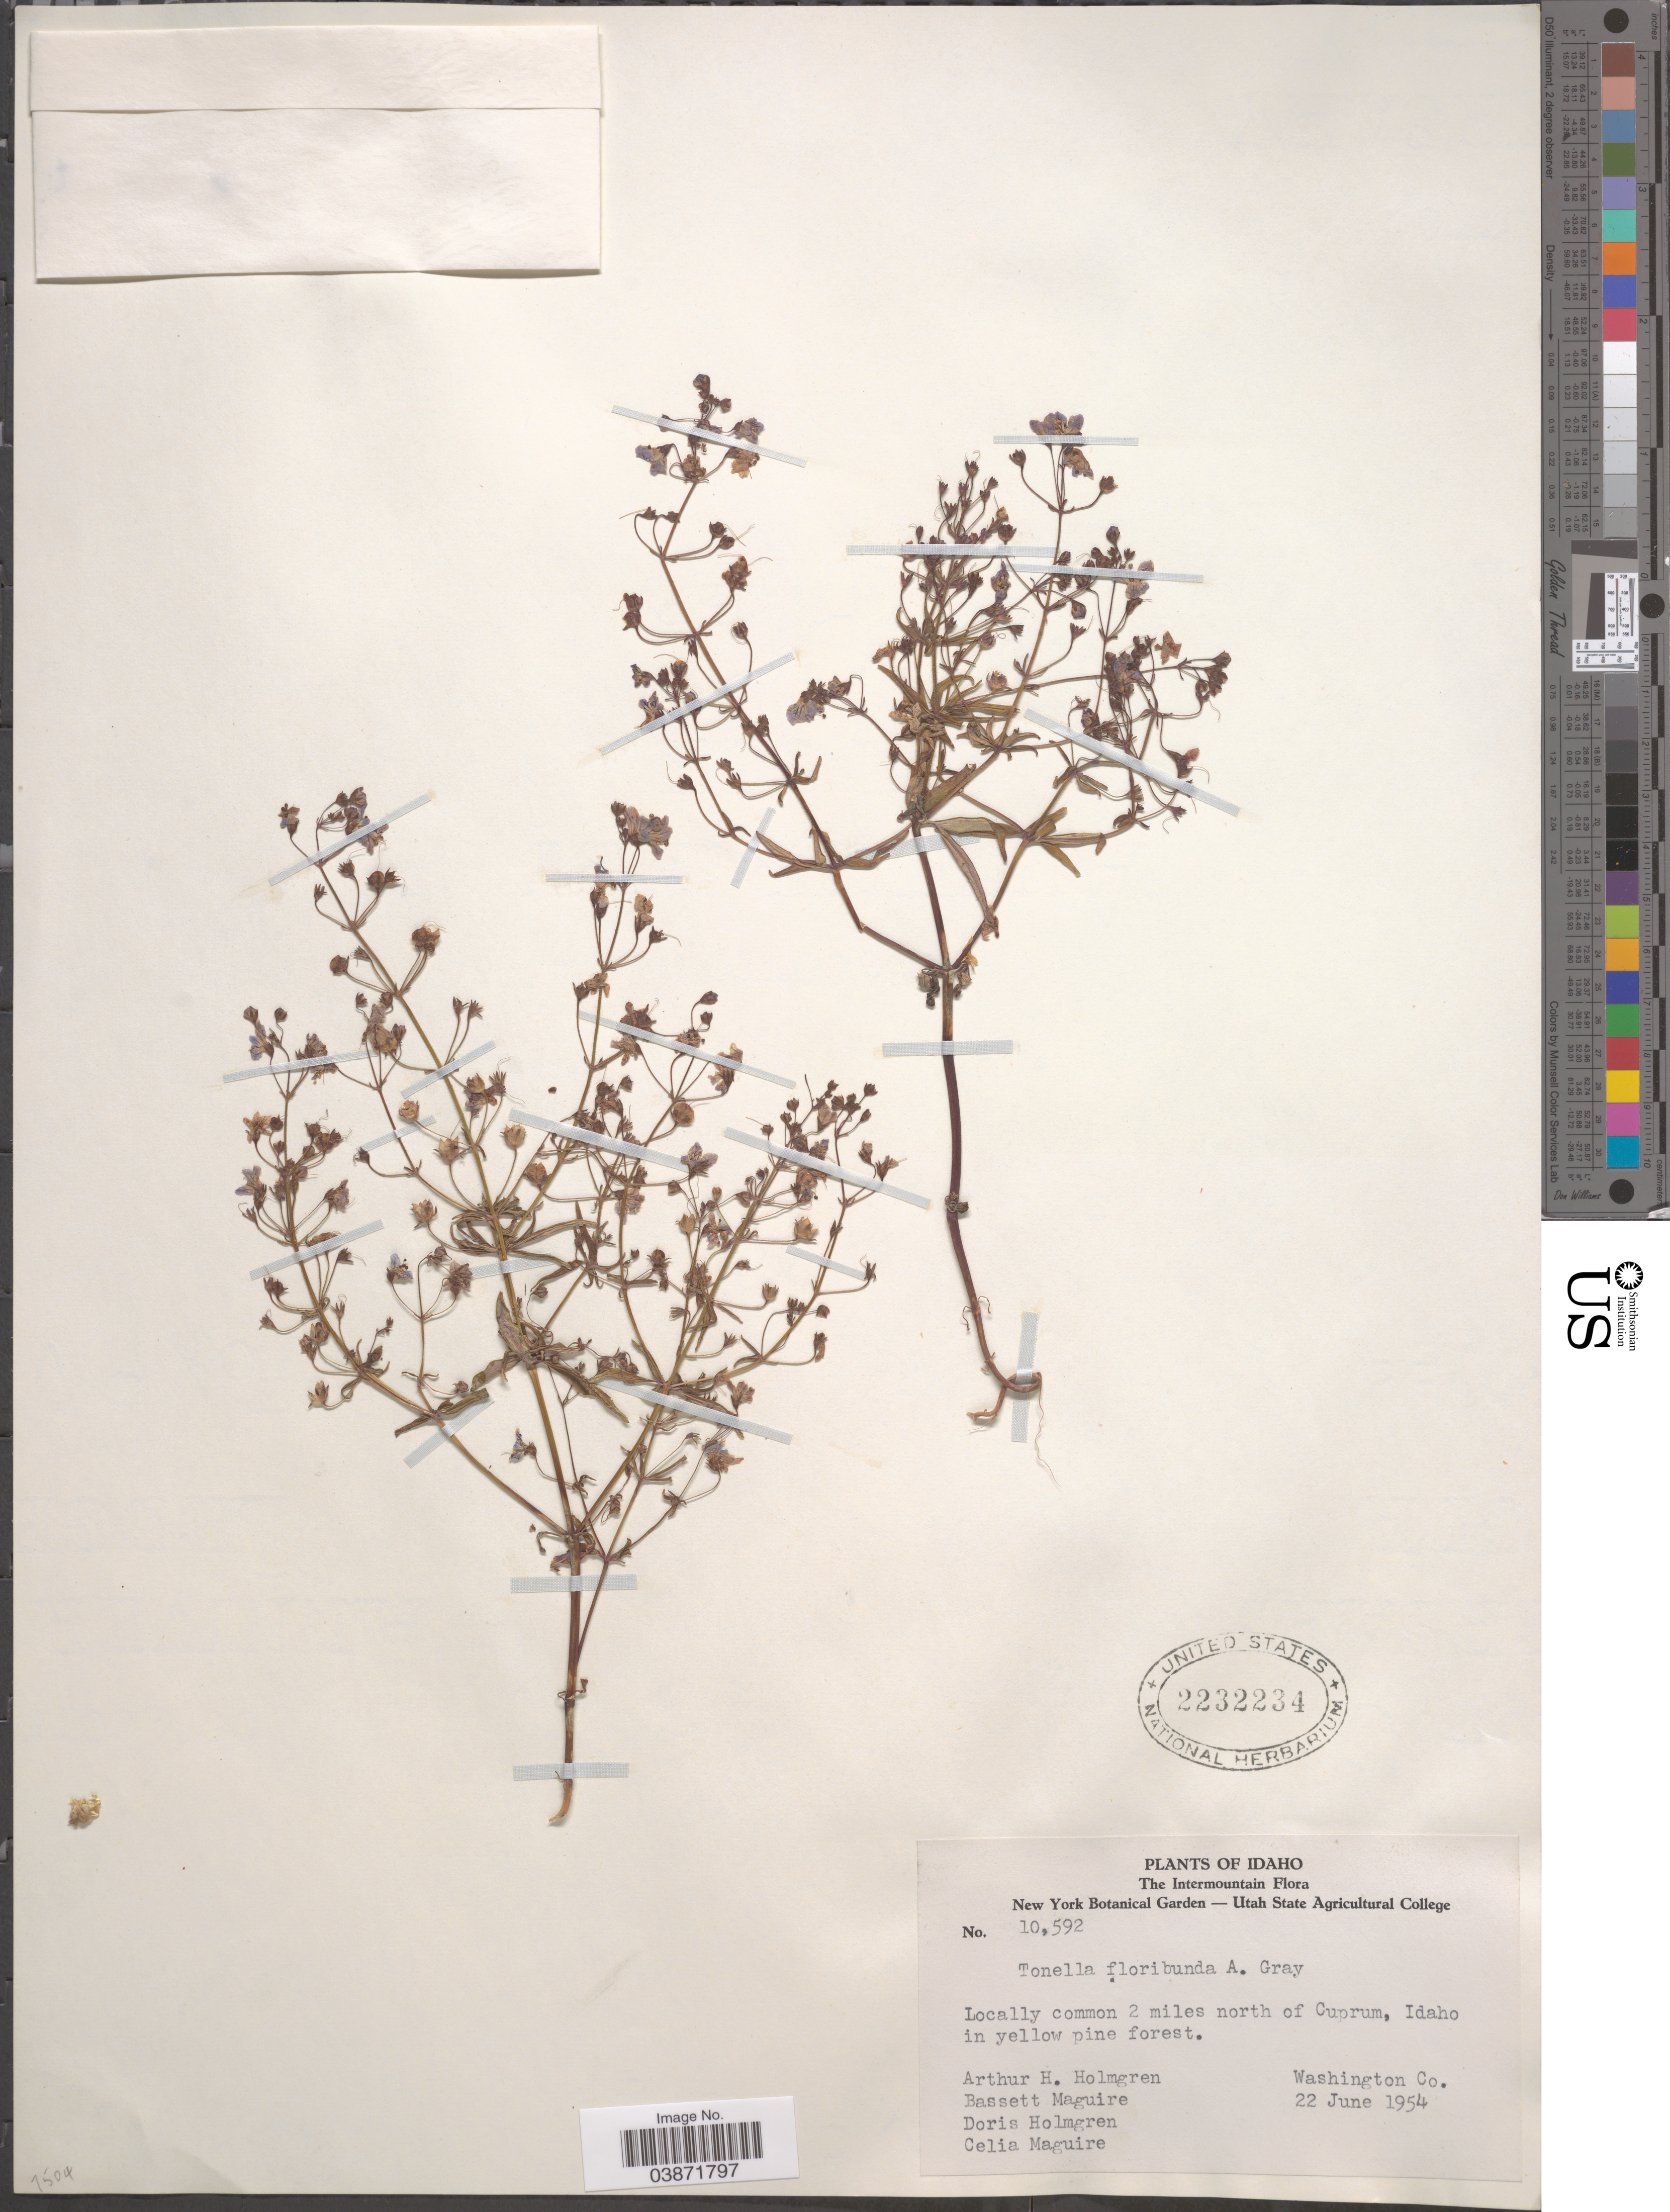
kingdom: Plantae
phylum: Tracheophyta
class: Magnoliopsida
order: Lamiales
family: Plantaginaceae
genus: Tonella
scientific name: Tonella floribunda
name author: A. Gray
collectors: A. H. Holmgren, B. Maguire, D. E. Holmgren & C. K. Maguire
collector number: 10592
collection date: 1954-06-22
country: United States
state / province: Idaho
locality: The Intermountain. 2 miles north of Cuprum. Washington Co.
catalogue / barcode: US 2232234